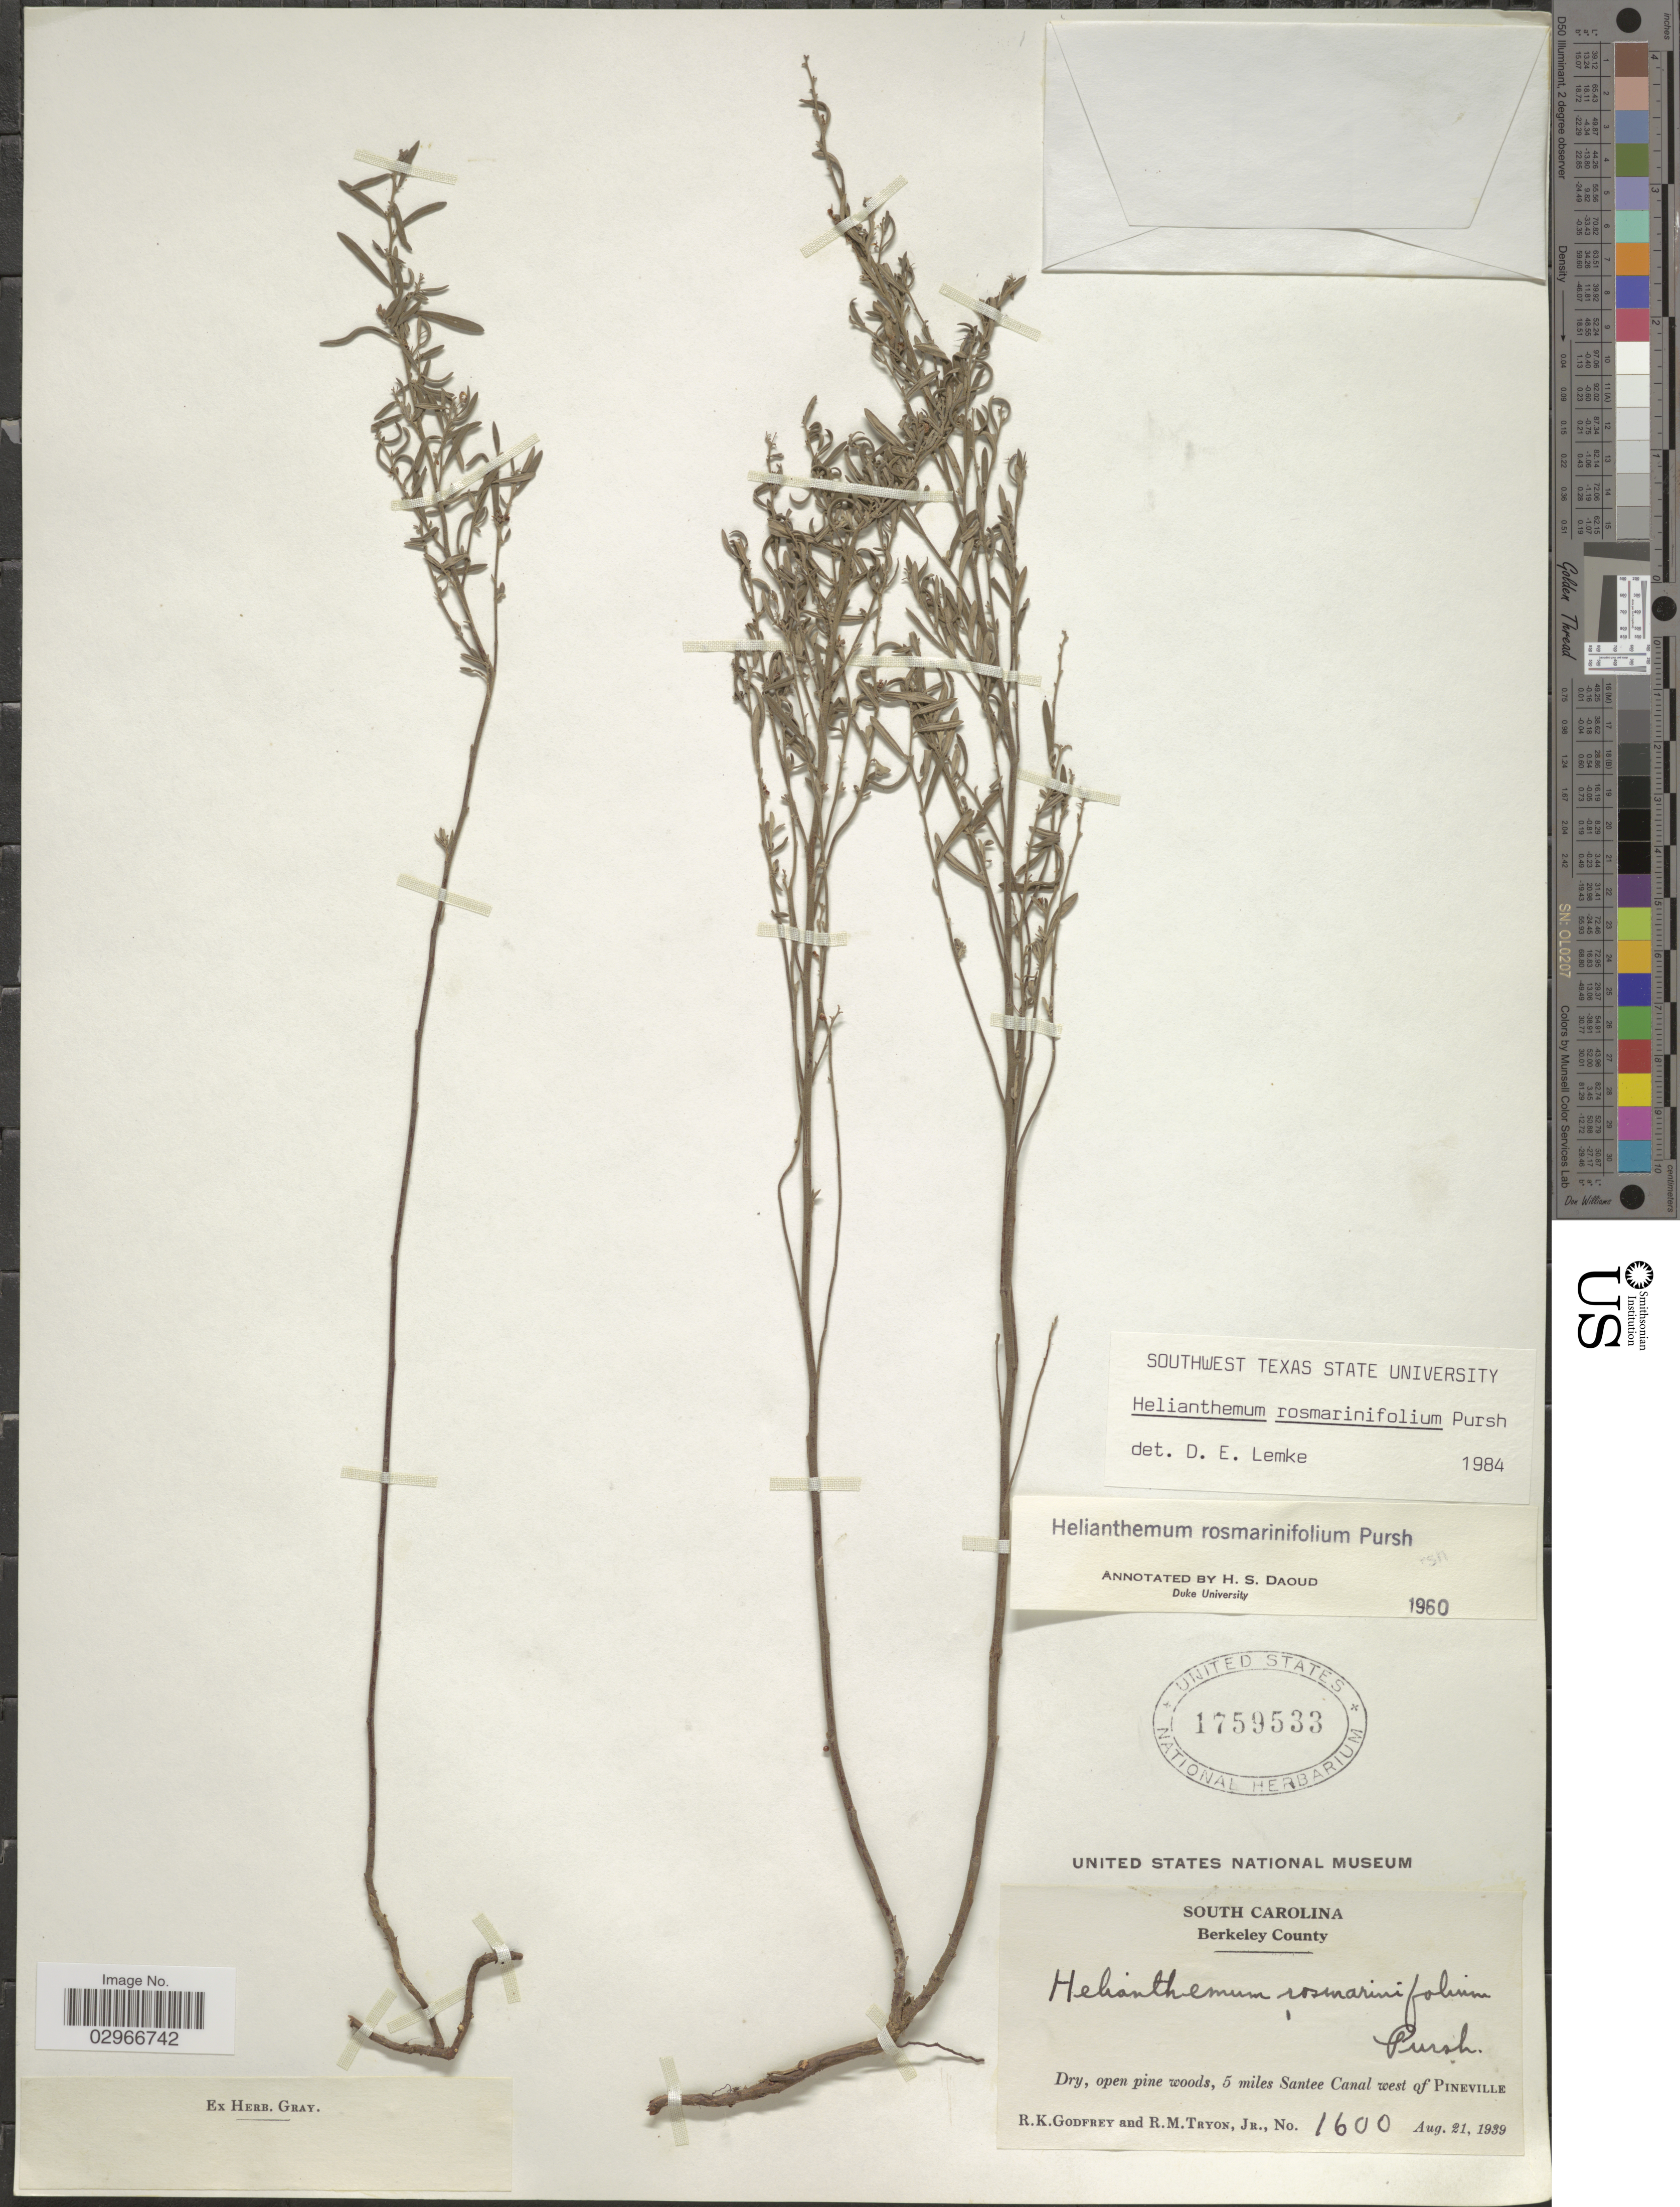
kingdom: Plantae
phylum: Tracheophyta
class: Magnoliopsida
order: Malvales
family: Cistaceae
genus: Helianthemum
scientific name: Helianthemum rosmarinifolium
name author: Pursh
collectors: R. K. Godfrey & R. Tryon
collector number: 1600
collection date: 1939-08-21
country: United States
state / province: South Carolina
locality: South Carolina, Berkeley County, 5 miles Santee Canal West of Pineville.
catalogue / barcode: US 1759533